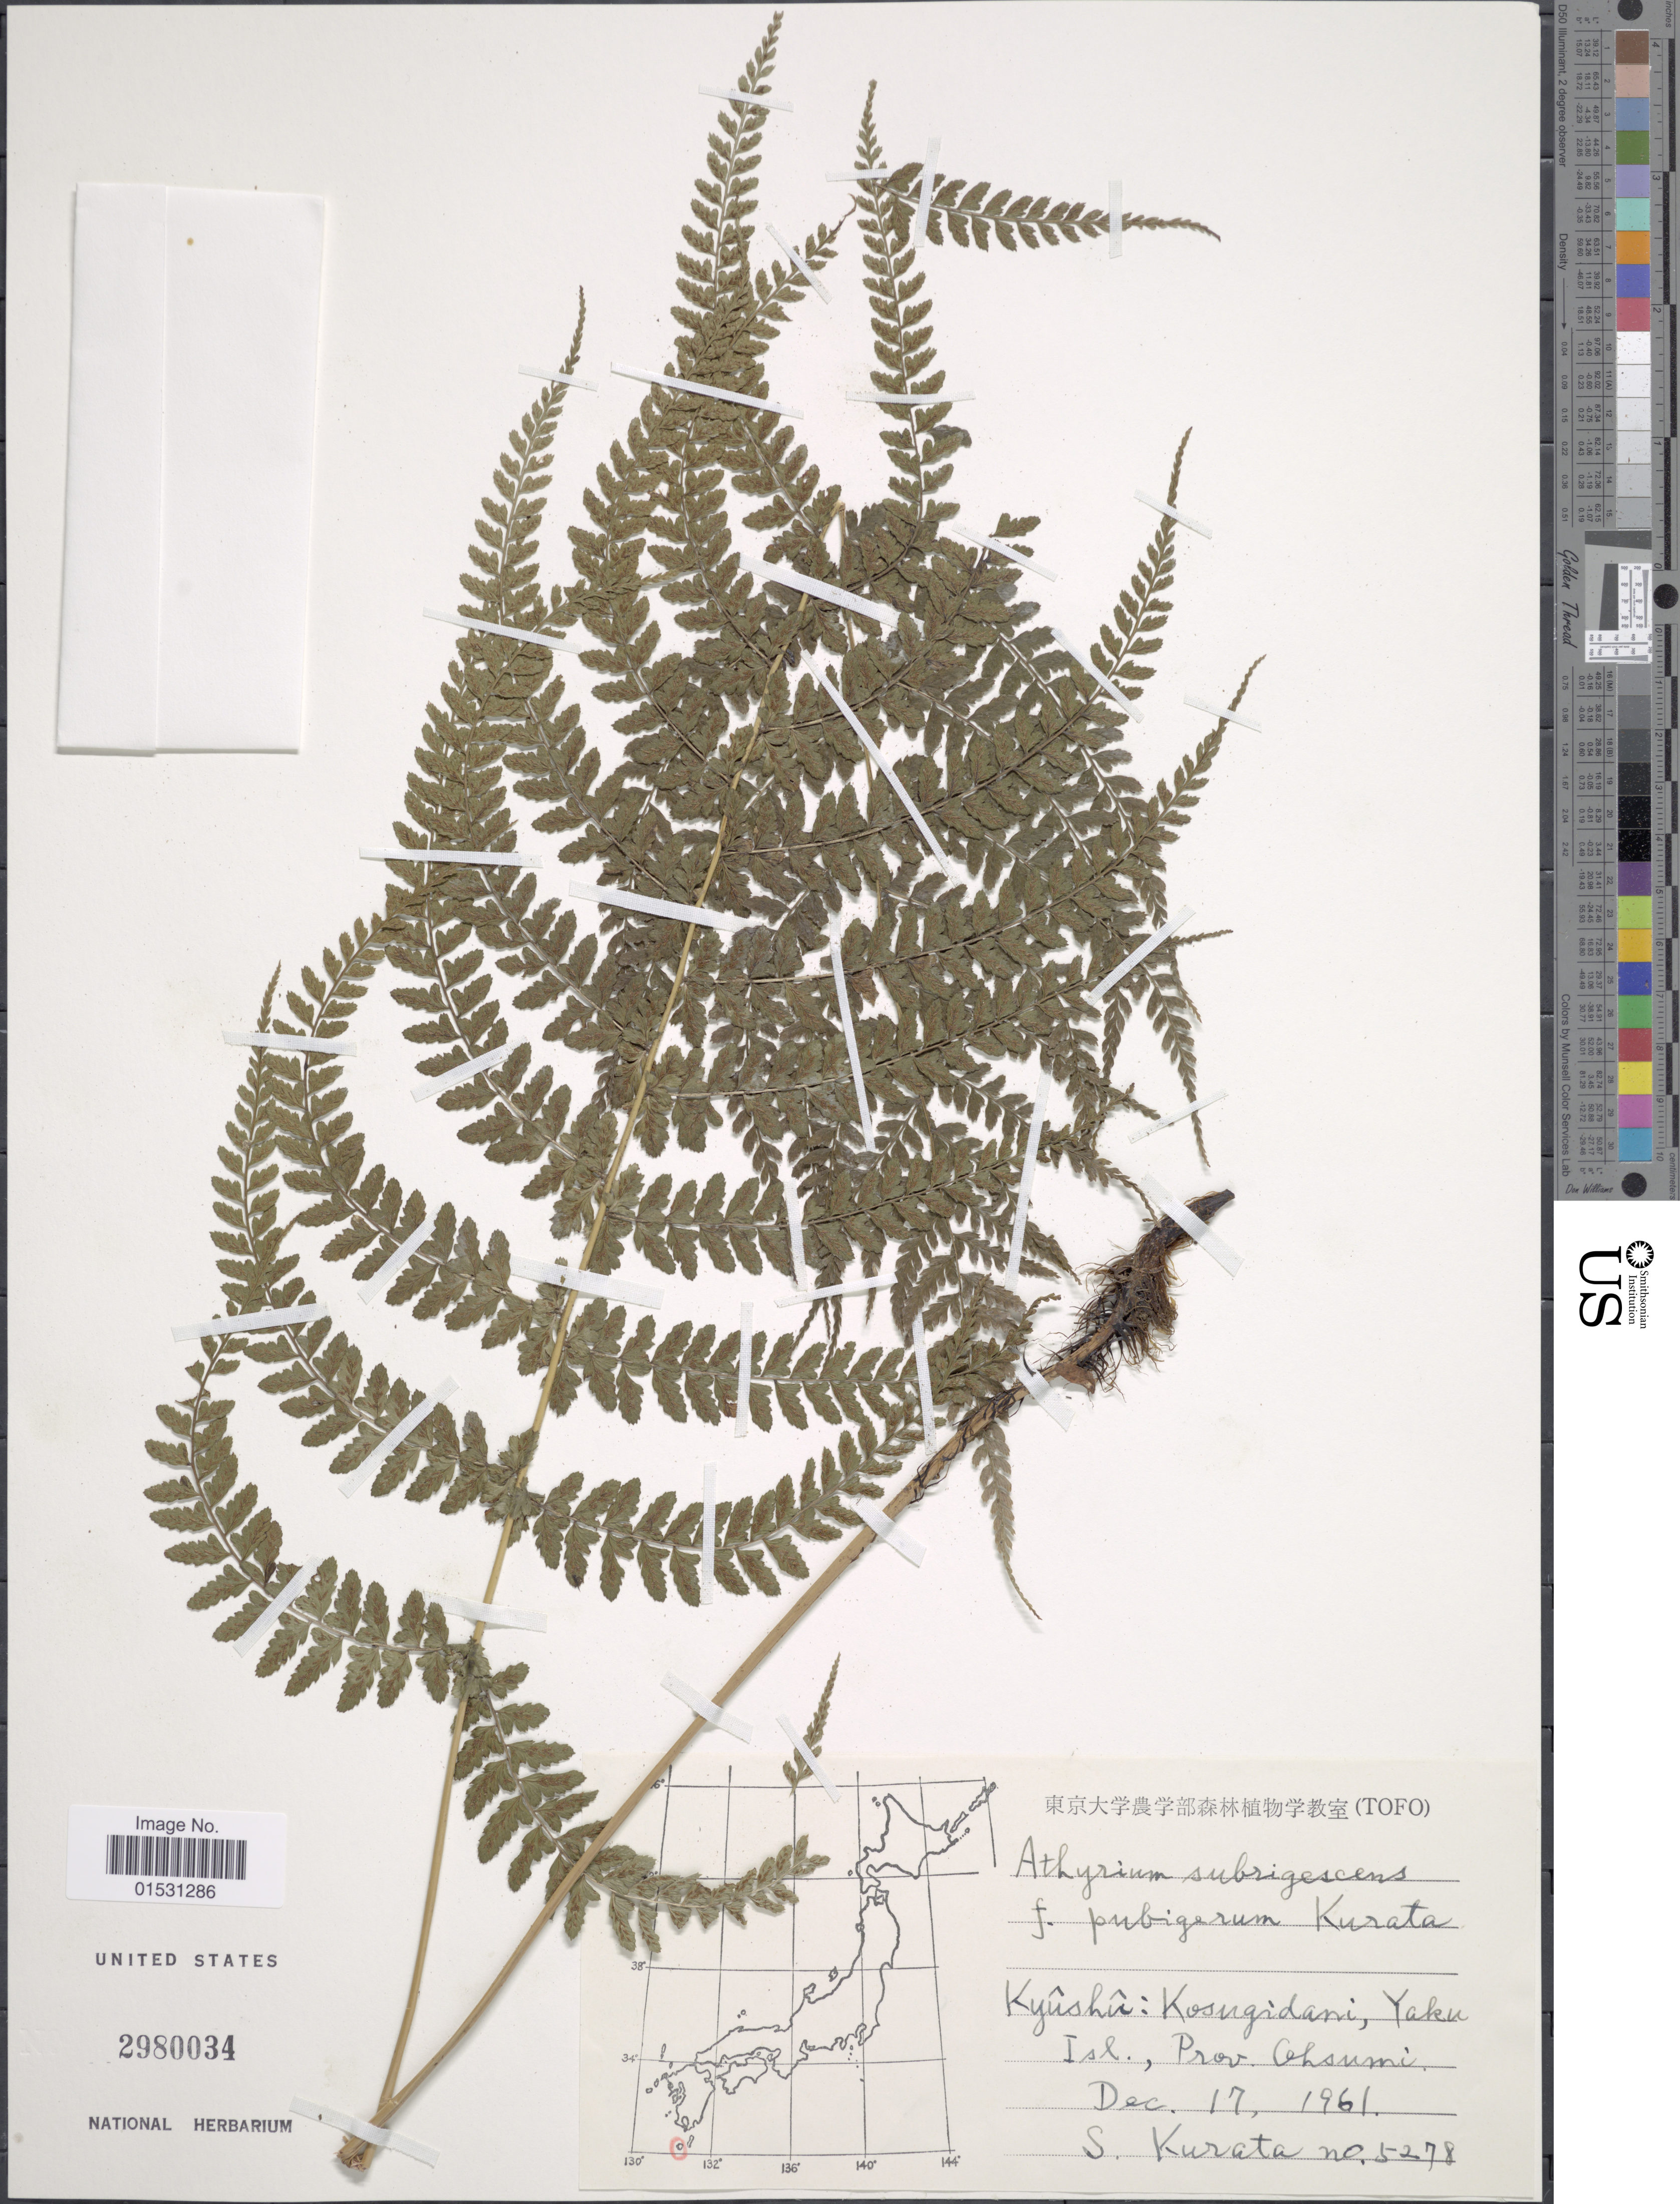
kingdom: Plantae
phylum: Tracheophyta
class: Polypodiopsida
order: Polypodiales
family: Athyriaceae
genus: Athyrium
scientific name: Athyrium subrigescens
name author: Sa. Kurata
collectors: Sa. Kurata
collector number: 5278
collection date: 1961-12-17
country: Japan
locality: Kyushu: Kosugidani, Yaku Isl., Prov. Ohsumi.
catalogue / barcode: US 2980034